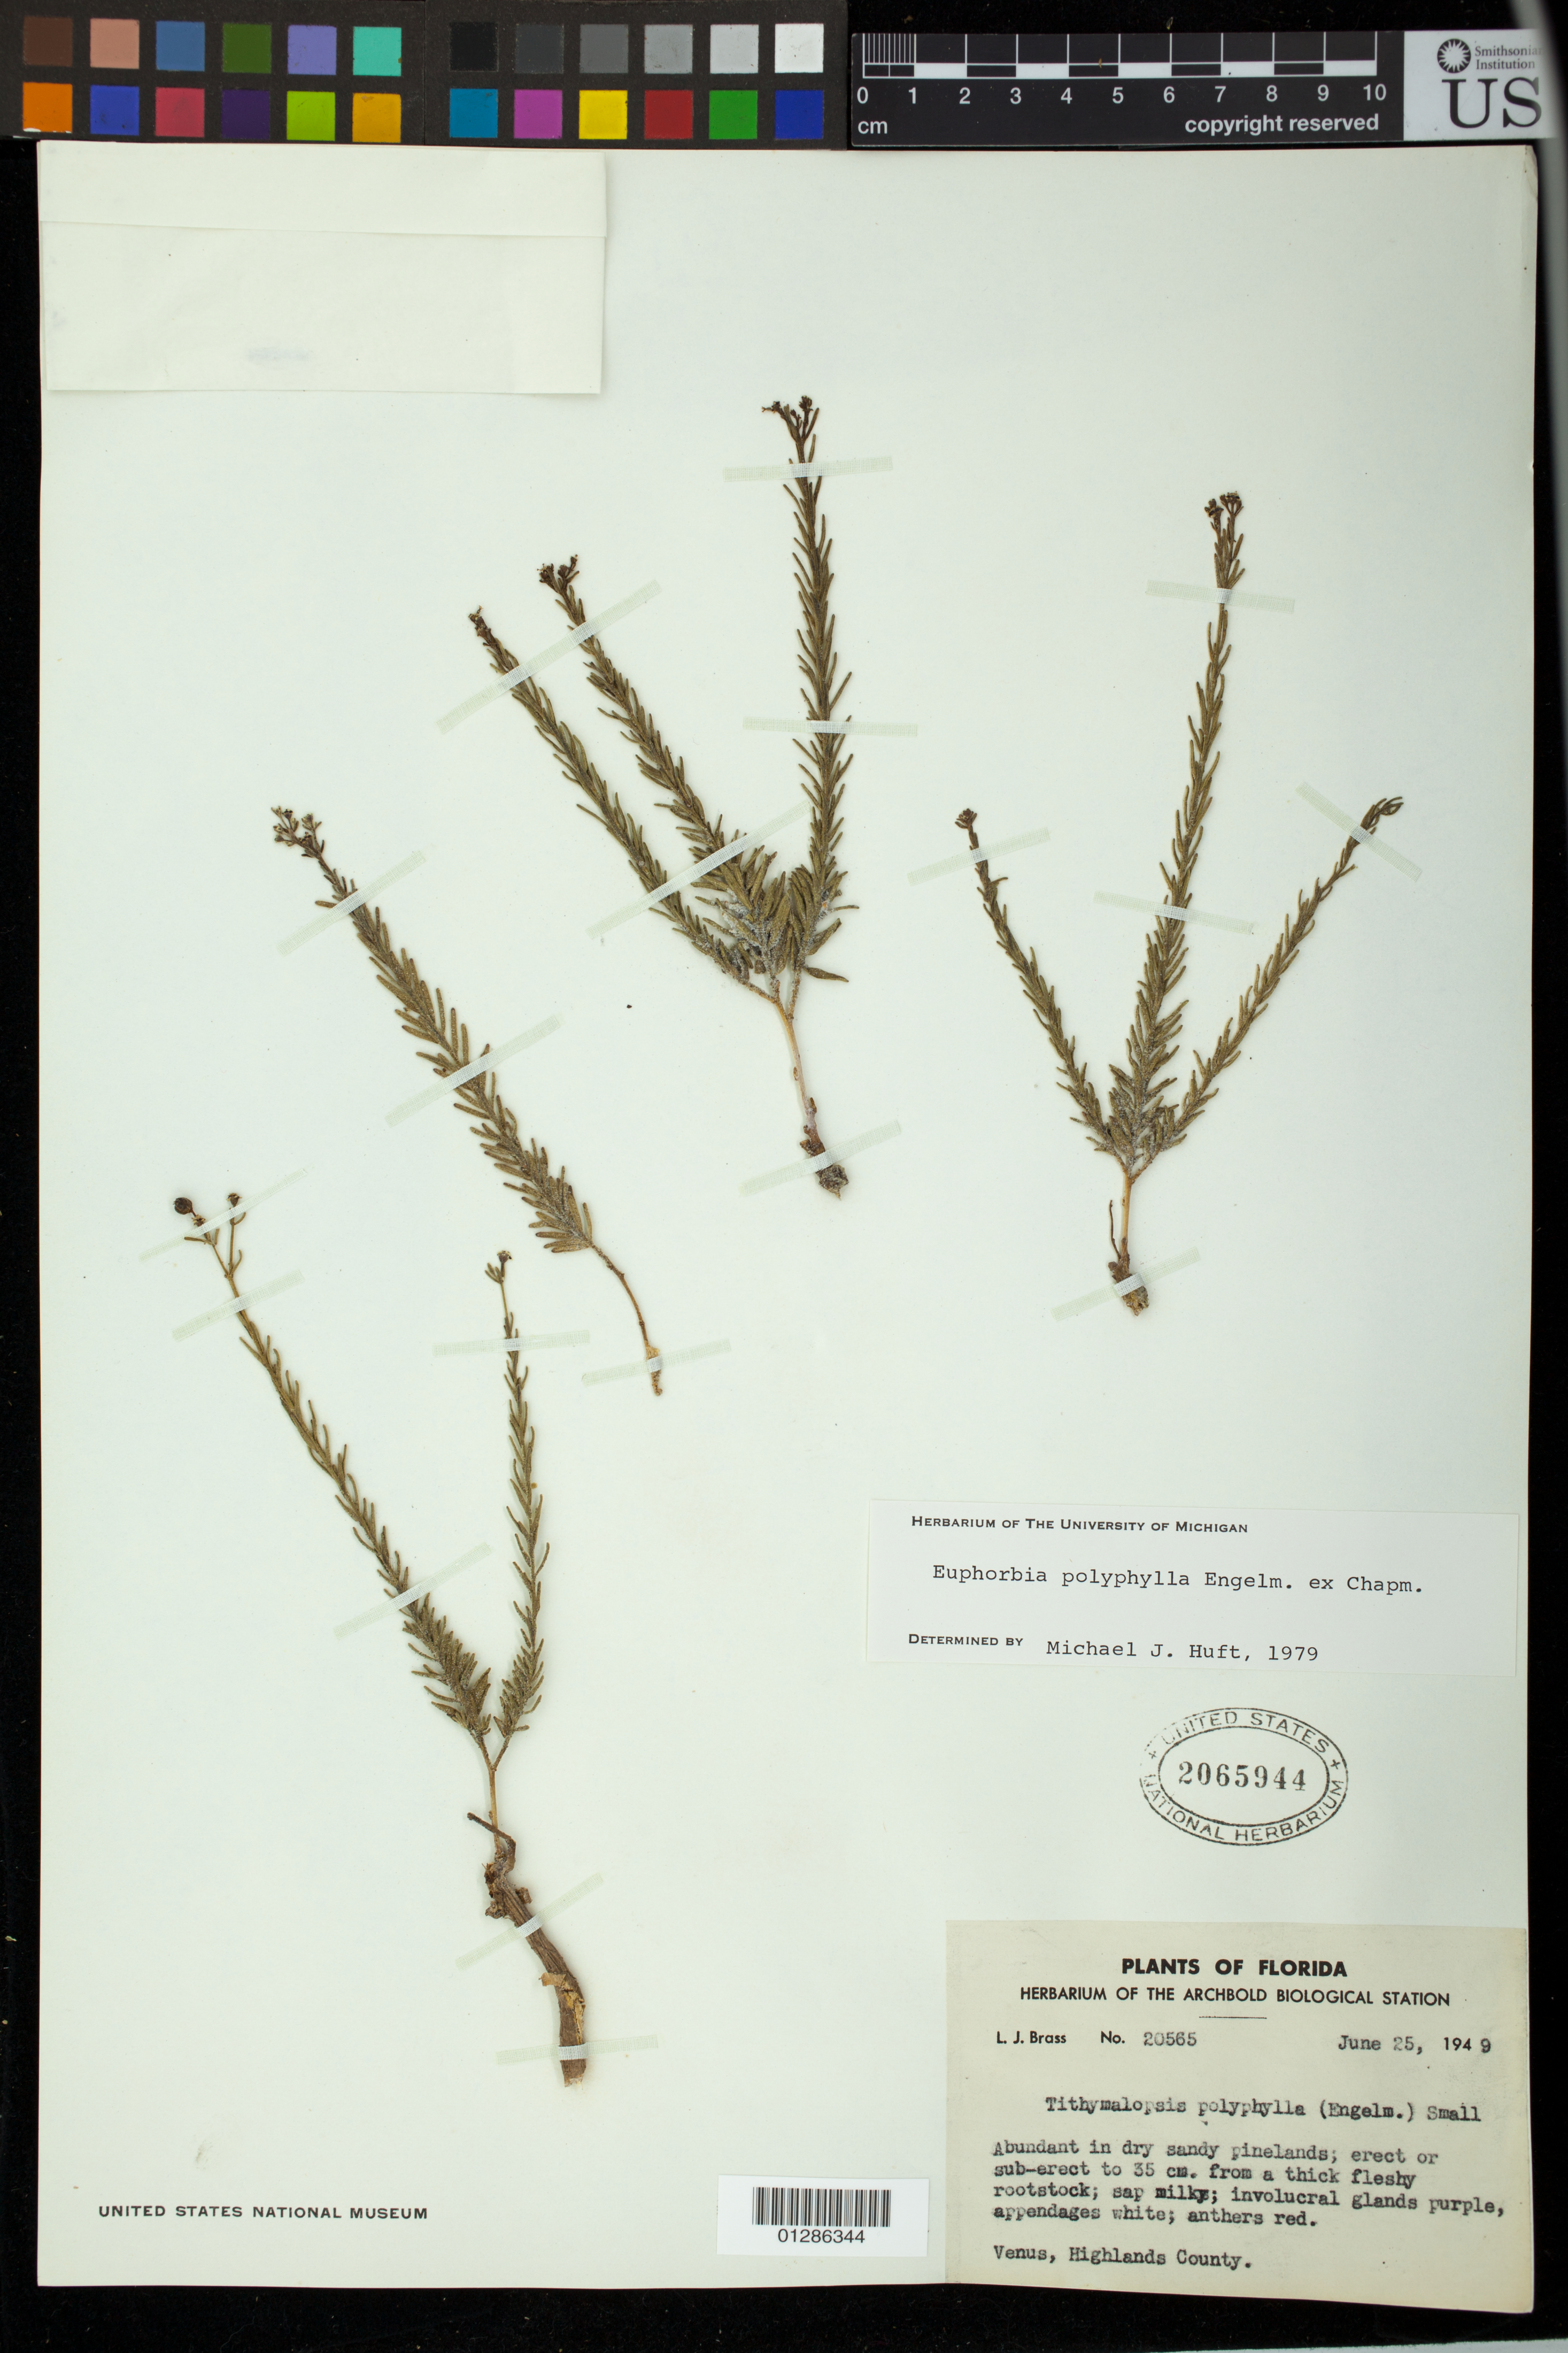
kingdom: Plantae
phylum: Tracheophyta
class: Magnoliopsida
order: Malpighiales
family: Euphorbiaceae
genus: Euphorbia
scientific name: Euphorbia polyphylla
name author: Engelm. ex Holz.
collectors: L. J. Brass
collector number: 20565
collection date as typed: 25 Jun 1949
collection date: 1949-06-25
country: United States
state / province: Florida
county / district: Highlands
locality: Venus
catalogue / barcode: US 2065944